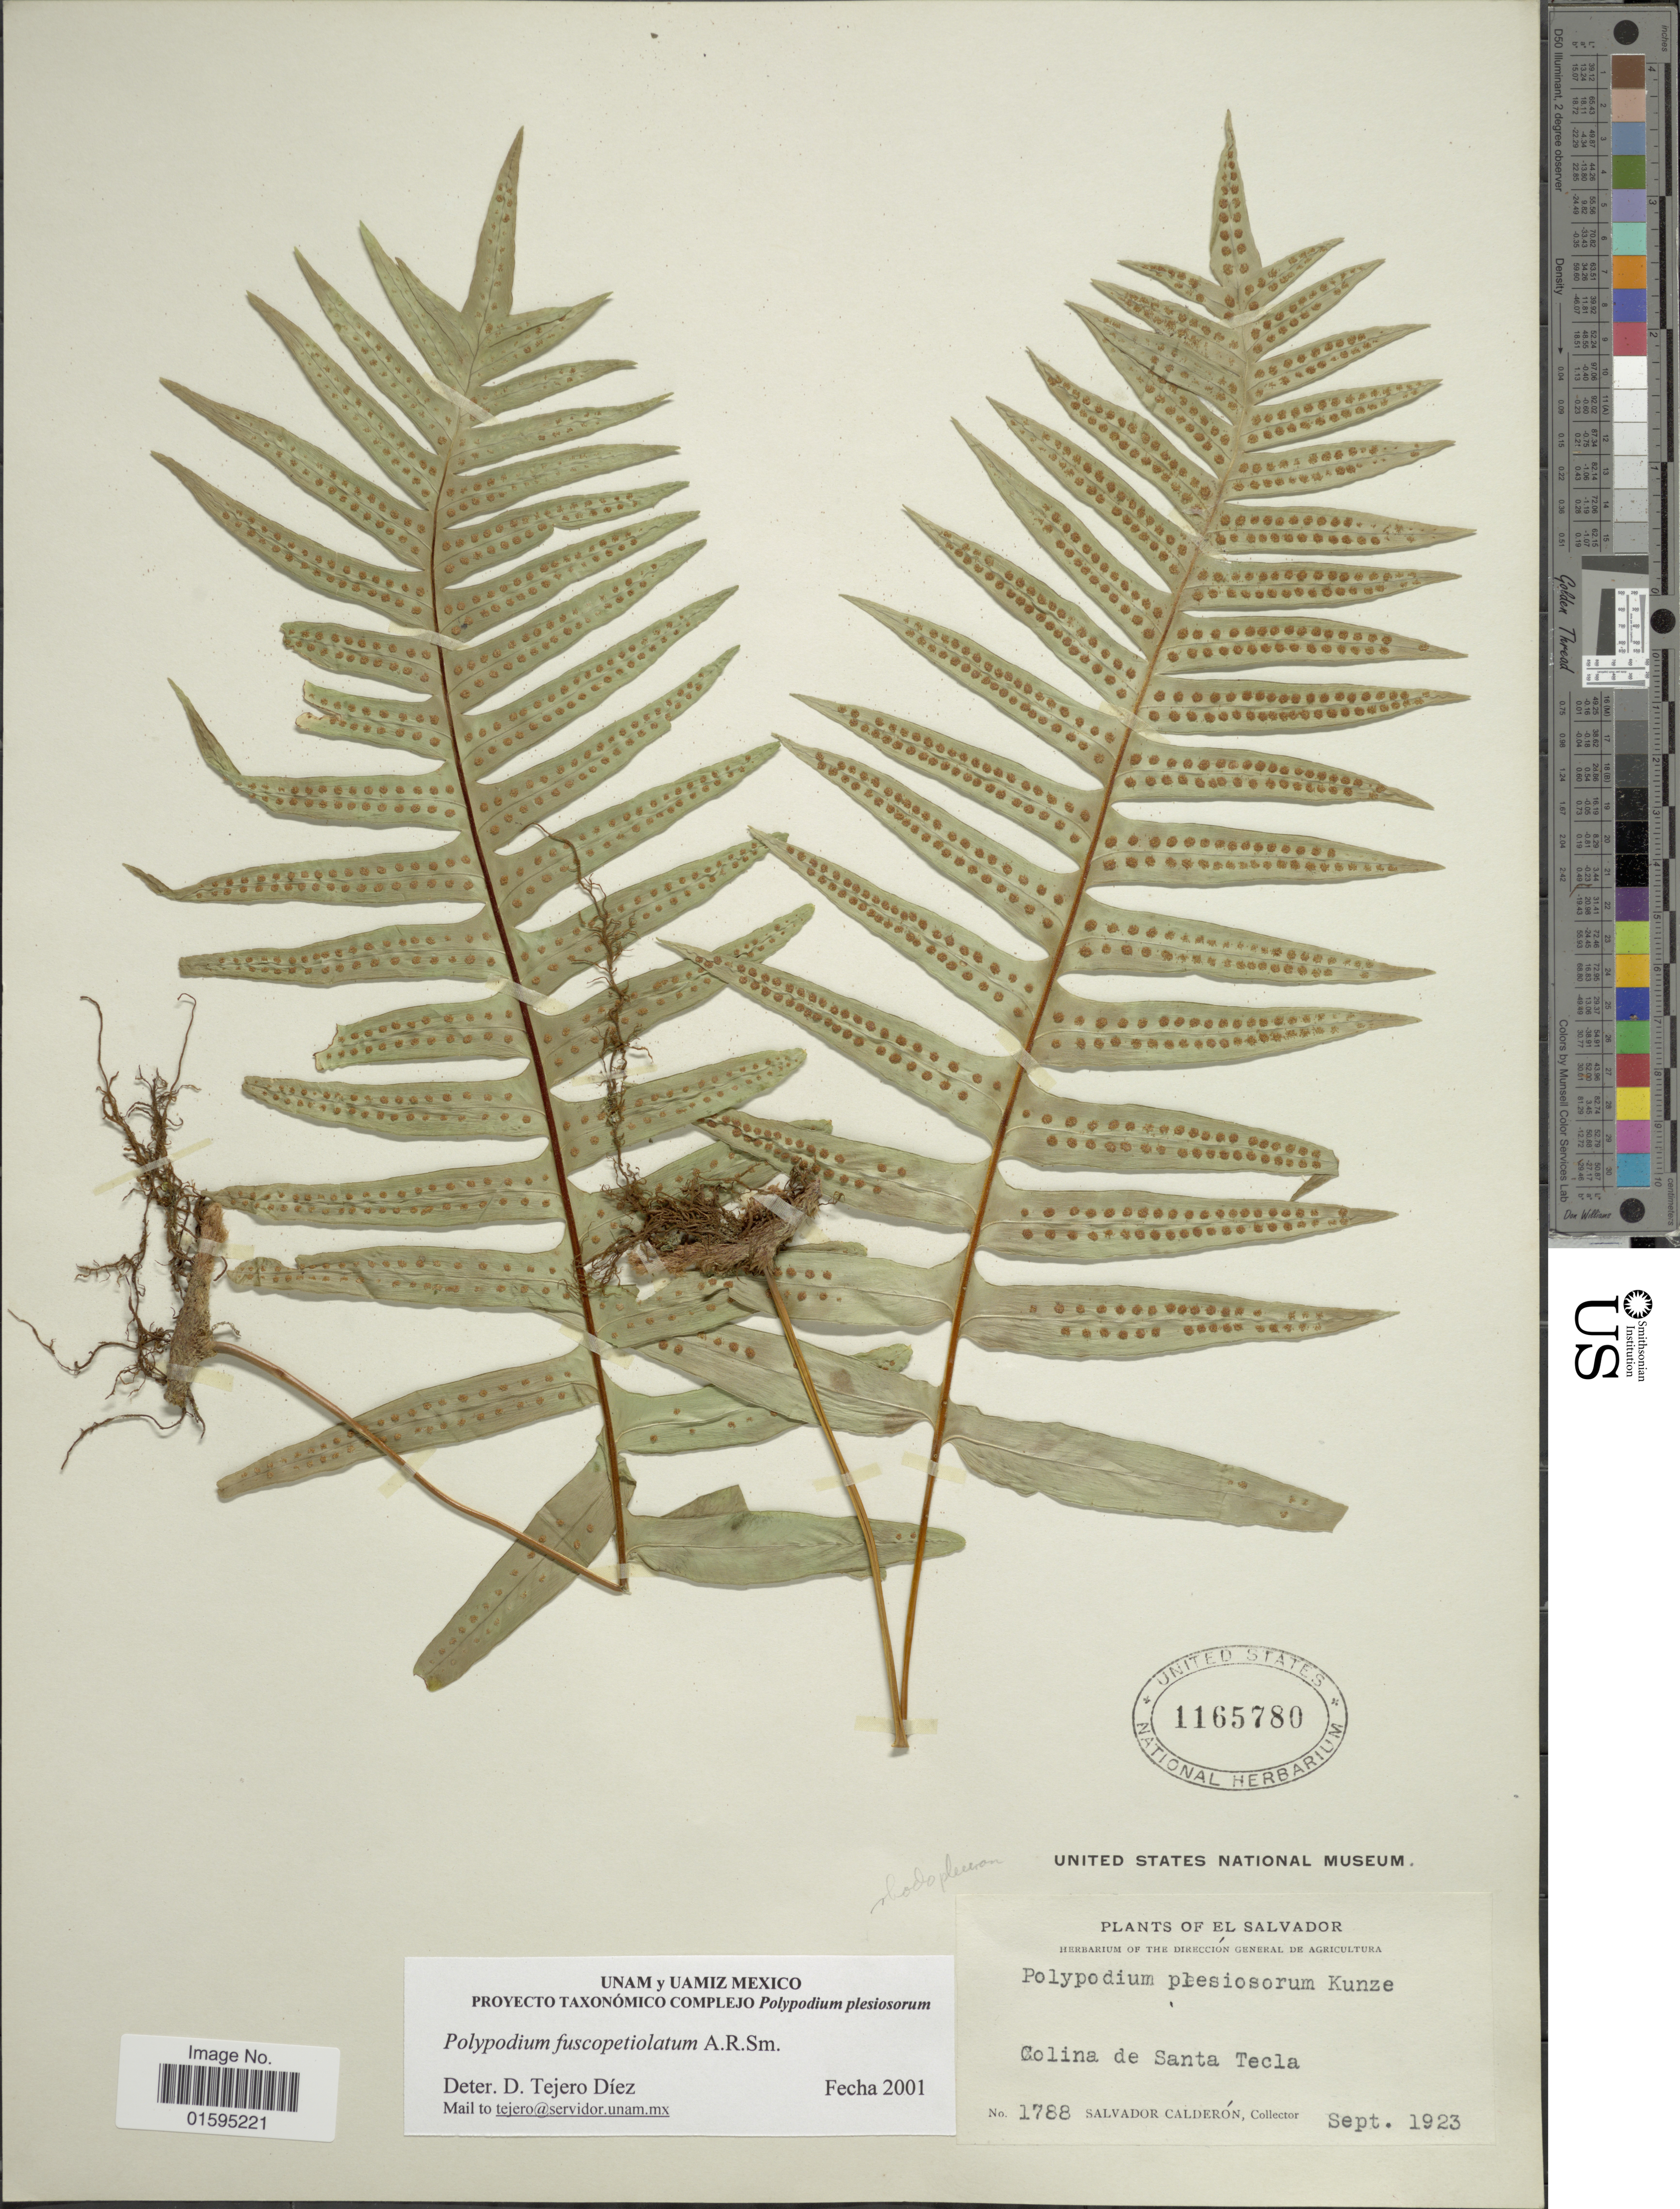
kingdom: Plantae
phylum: Tracheophyta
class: Polypodiopsida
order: Polypodiales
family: Polypodiaceae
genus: Polypodium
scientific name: Polypodium fuscopetiolatum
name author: A.R. Sm.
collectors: S. Calderón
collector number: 1788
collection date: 1923-09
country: El Salvador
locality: Colina de Santa Tecla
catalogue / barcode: US 1165780